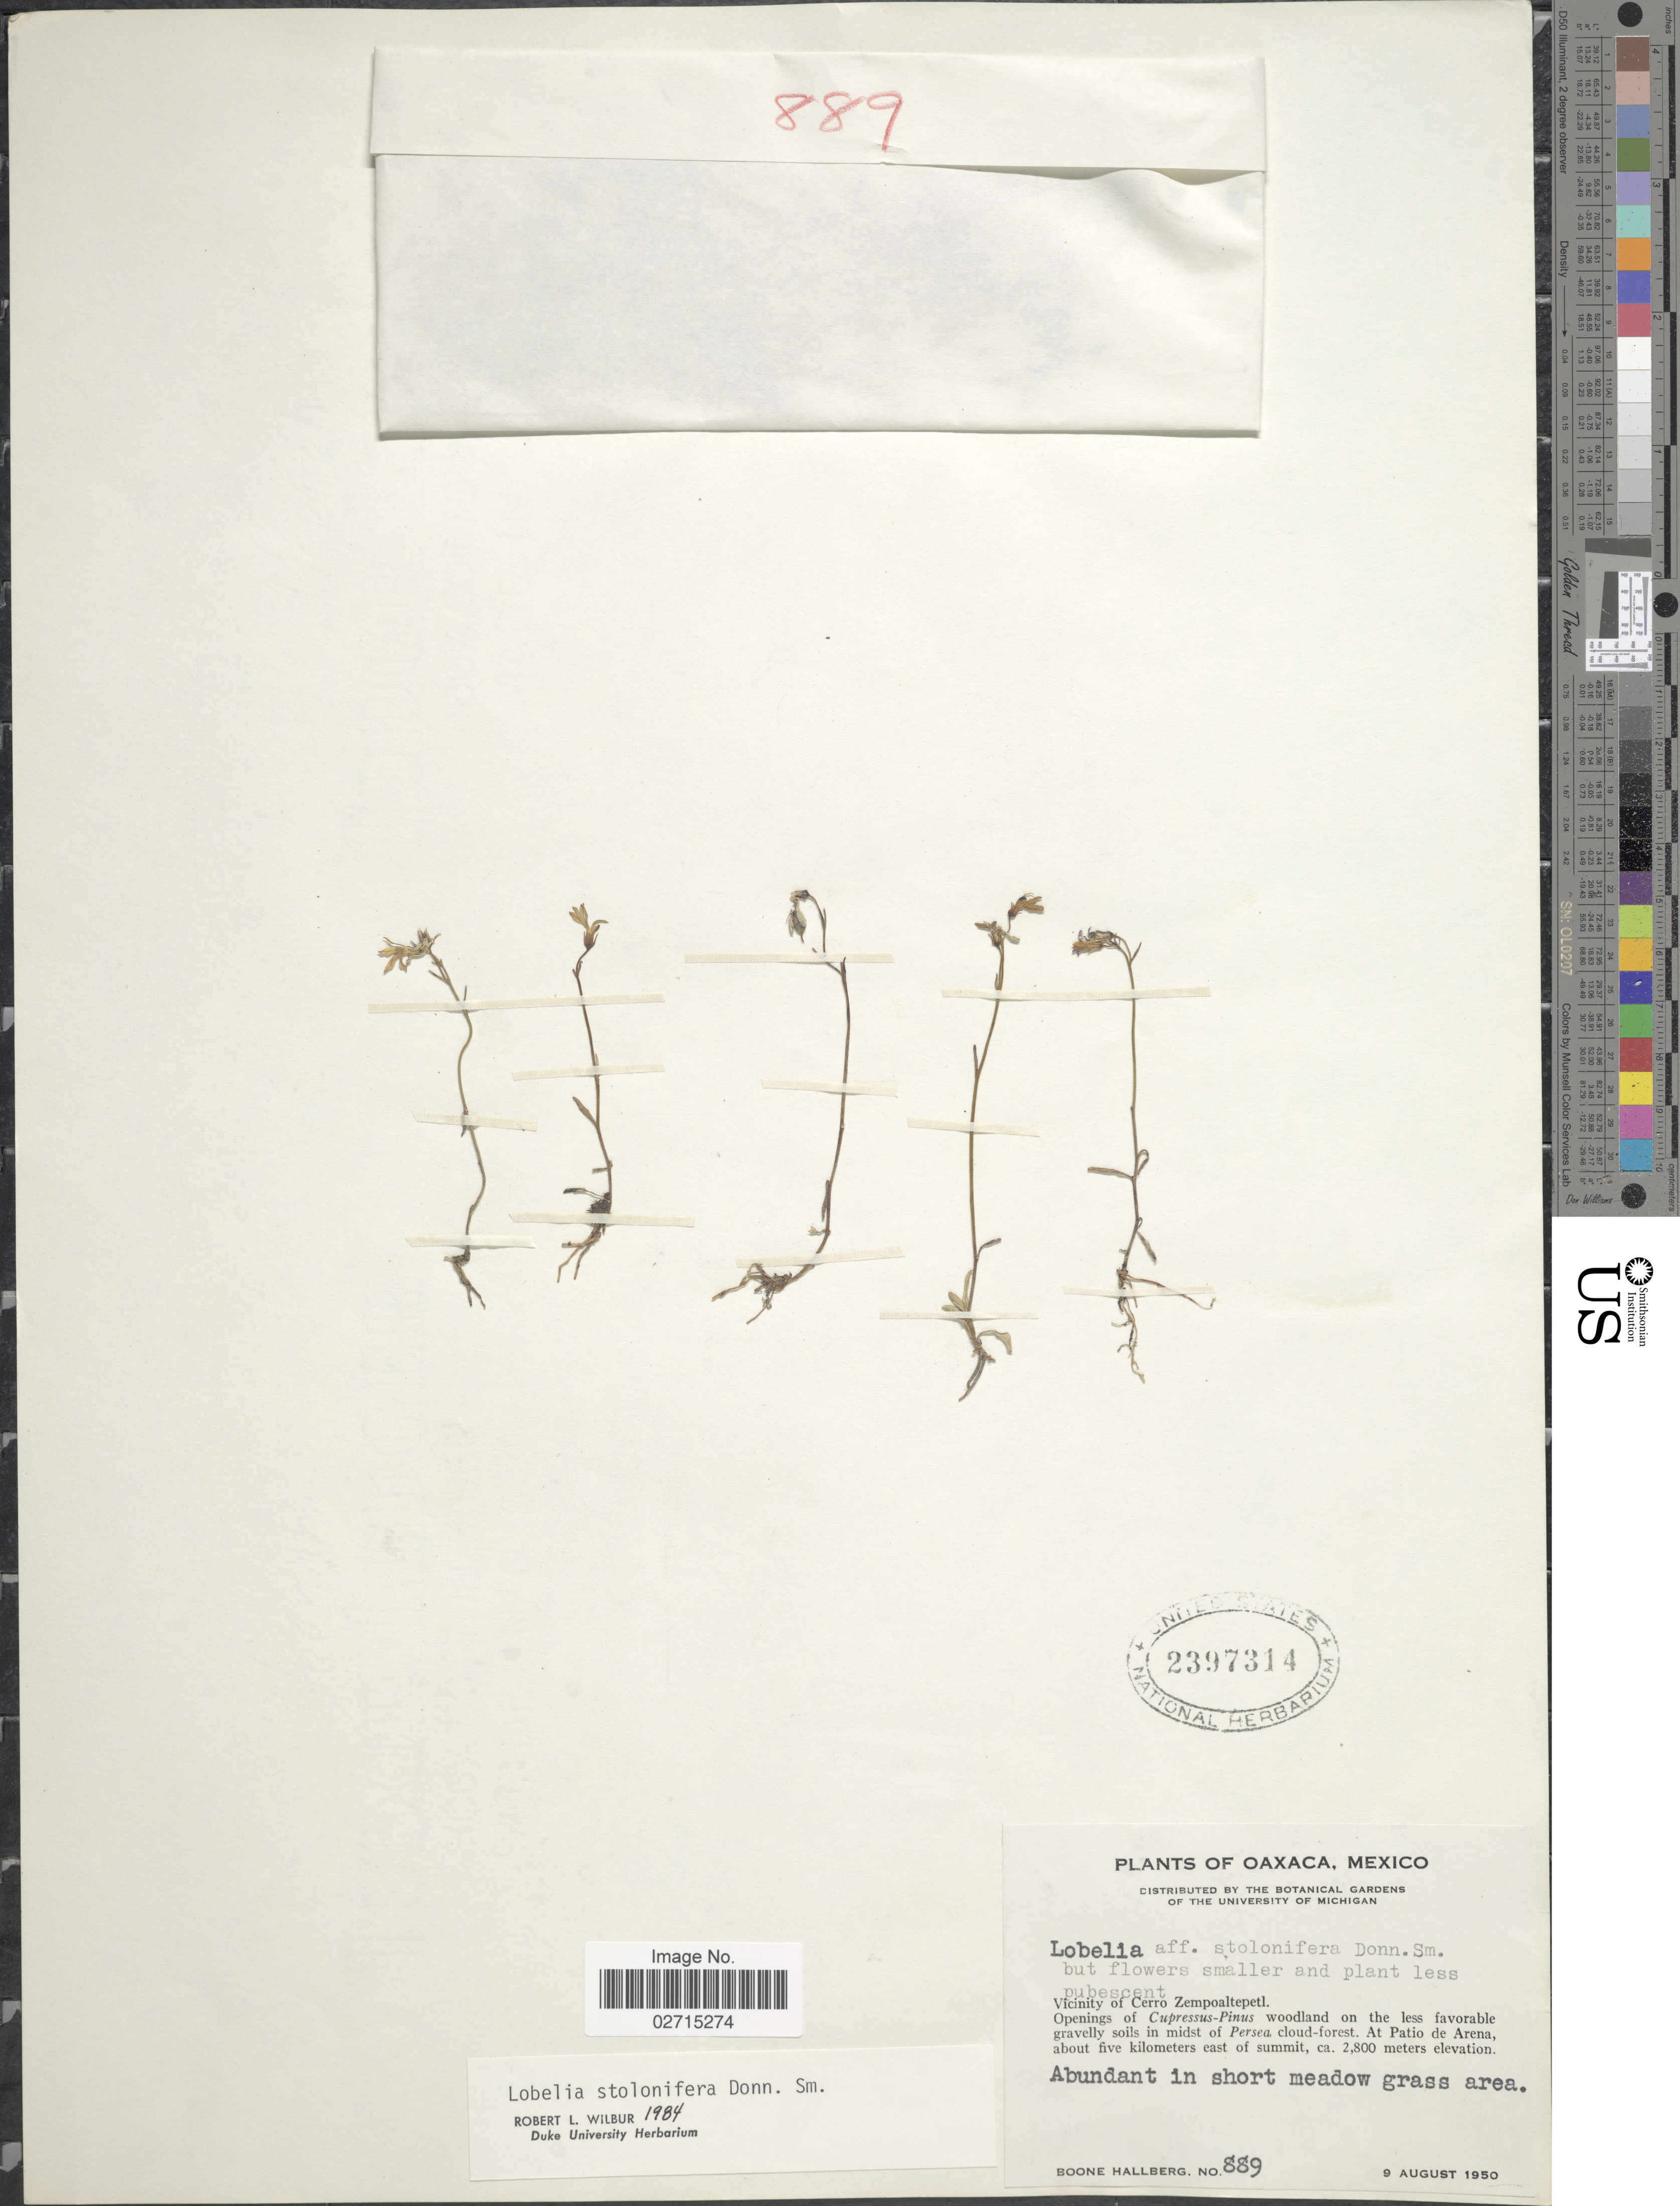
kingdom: Plantae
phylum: Tracheophyta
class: Magnoliopsida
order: Asterales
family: Campanulaceae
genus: Lobelia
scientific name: Lobelia stolonifera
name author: Donn. Sm.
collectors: B. Hallberg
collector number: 889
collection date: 1950-08-09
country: Mexico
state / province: Oaxaca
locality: Vicinity of Cerro Zempoaltepetl, At Patio de Arena, about five kilometers east of summit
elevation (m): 2800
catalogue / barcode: US 2397314